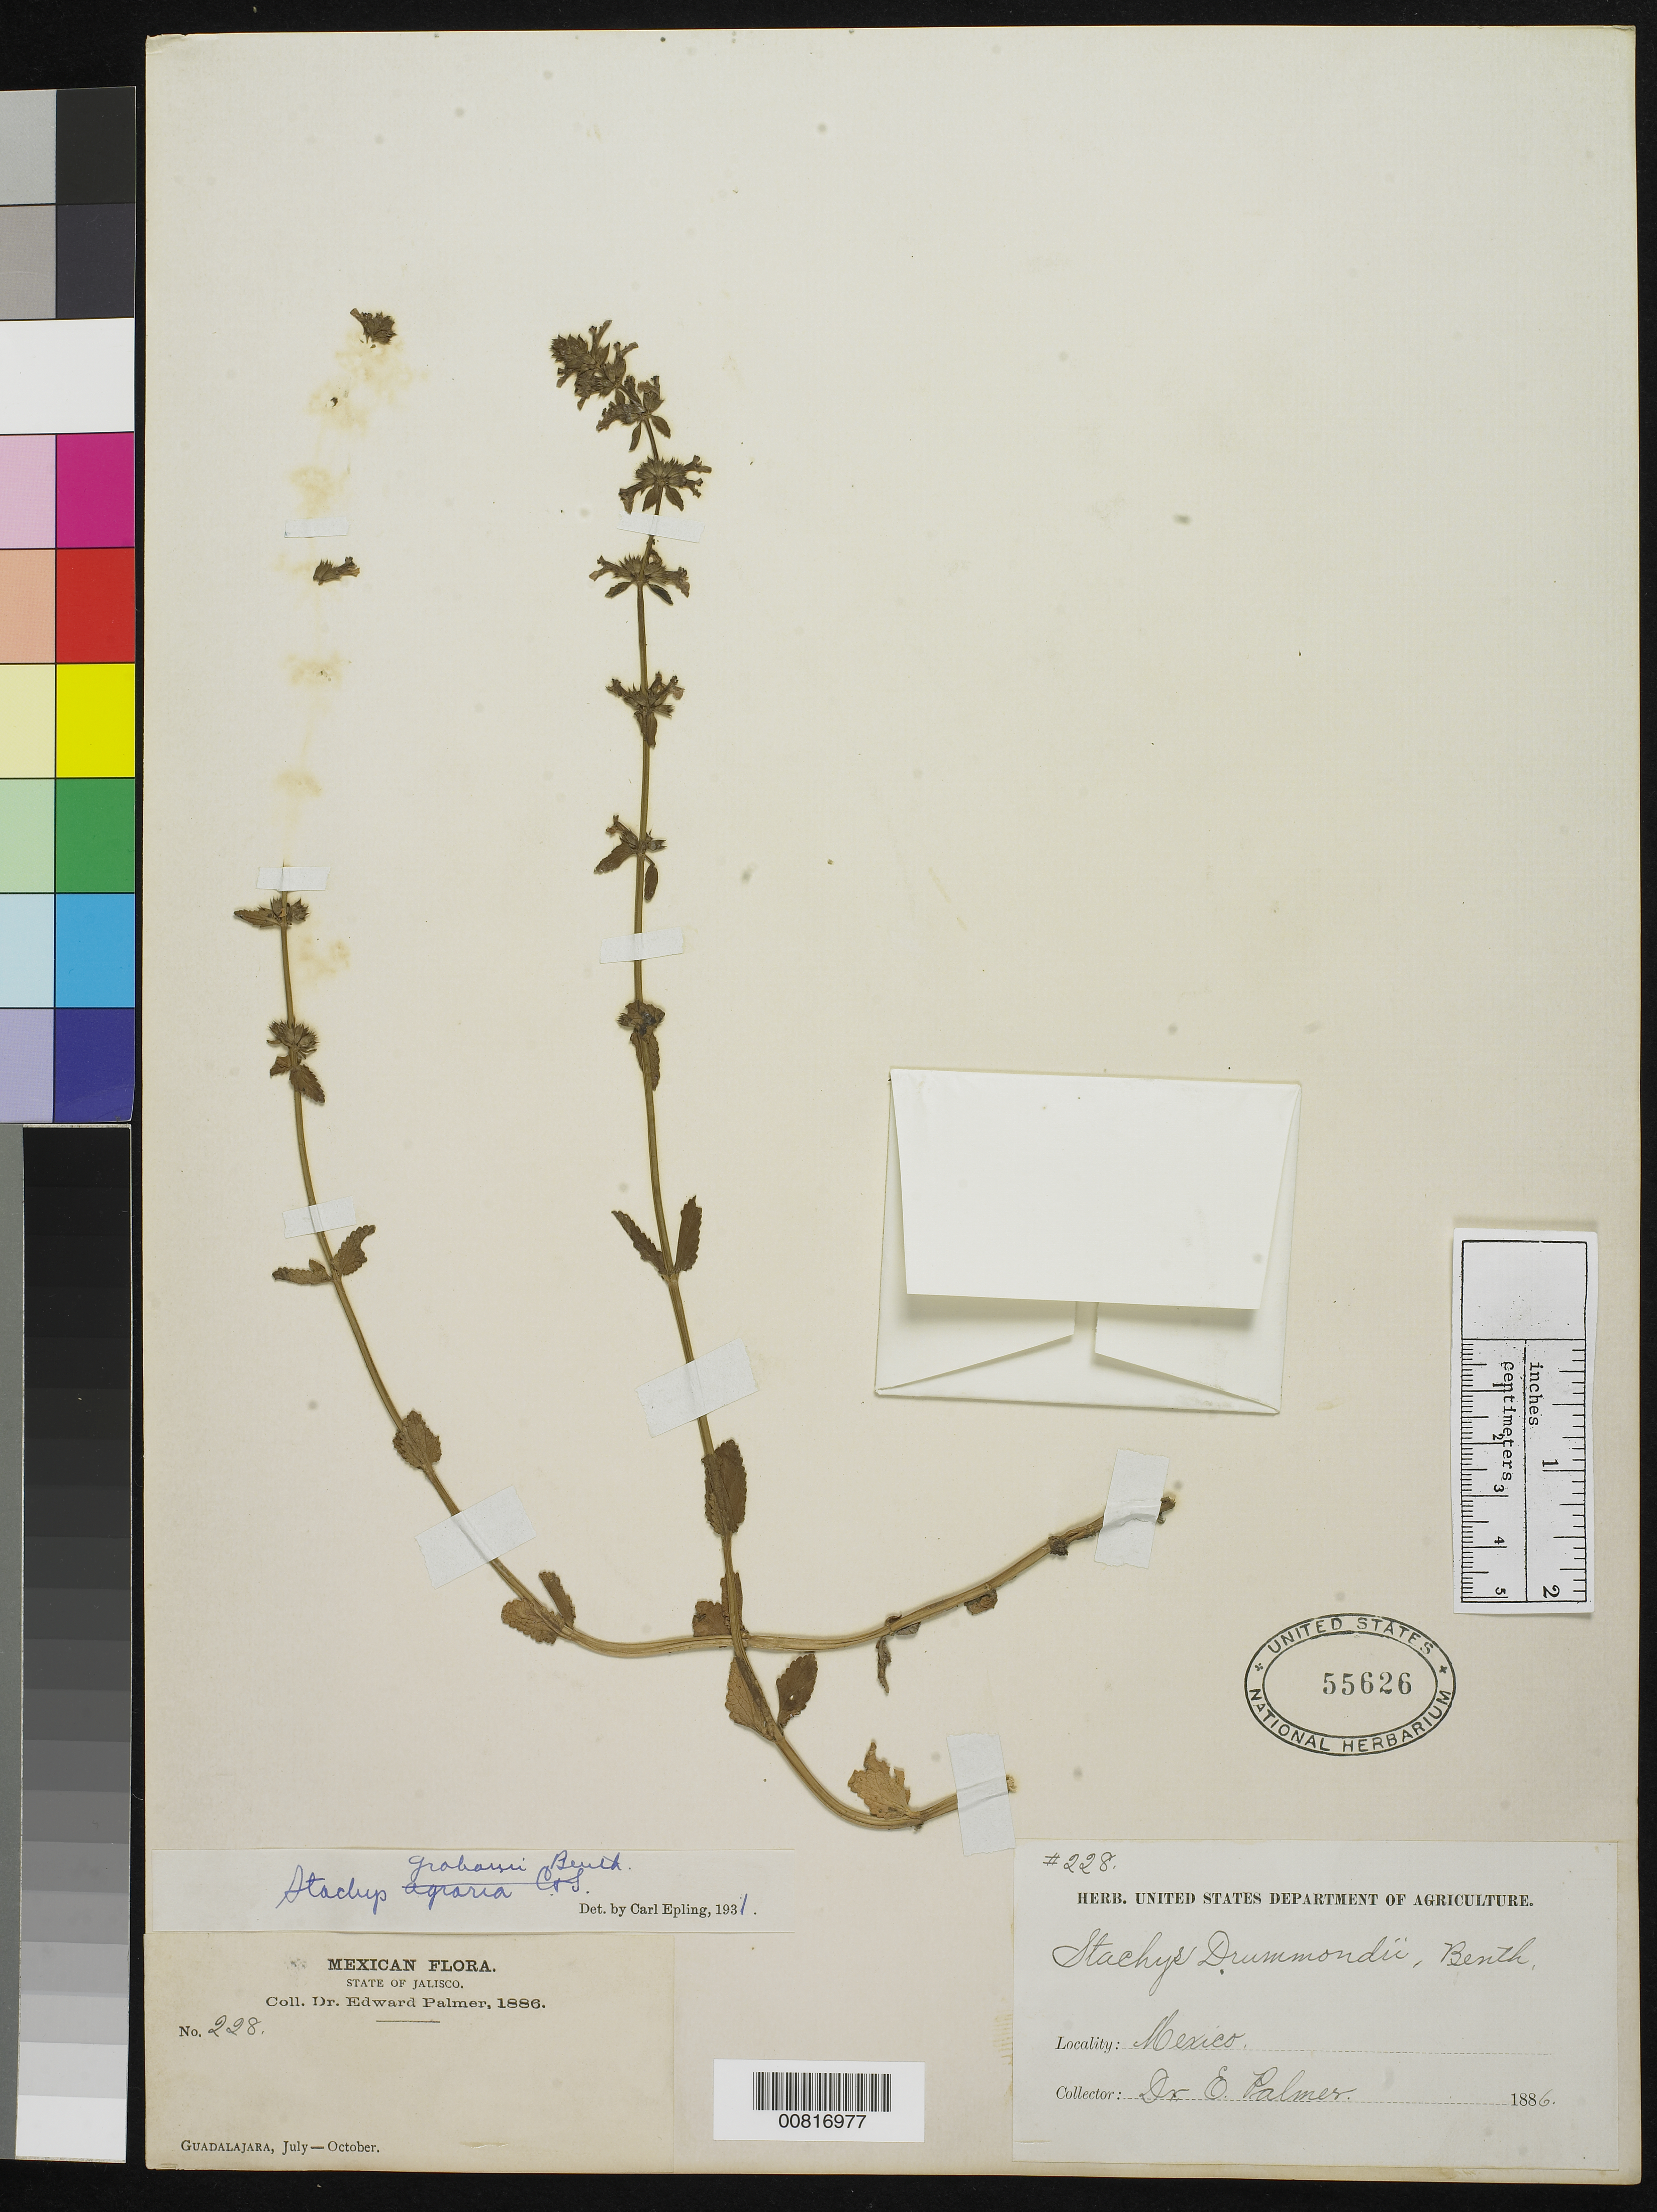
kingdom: Plantae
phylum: Tracheophyta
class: Magnoliopsida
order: Lamiales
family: Lamiaceae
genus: Stachys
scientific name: Stachys grahami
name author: Benth.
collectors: E. Palmer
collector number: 228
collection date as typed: Jul 1886 to -- Oct 1886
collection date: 1886-07/1886-10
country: Mexico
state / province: Jalisco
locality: Guadalajara, Jalisco.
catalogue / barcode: US 55626